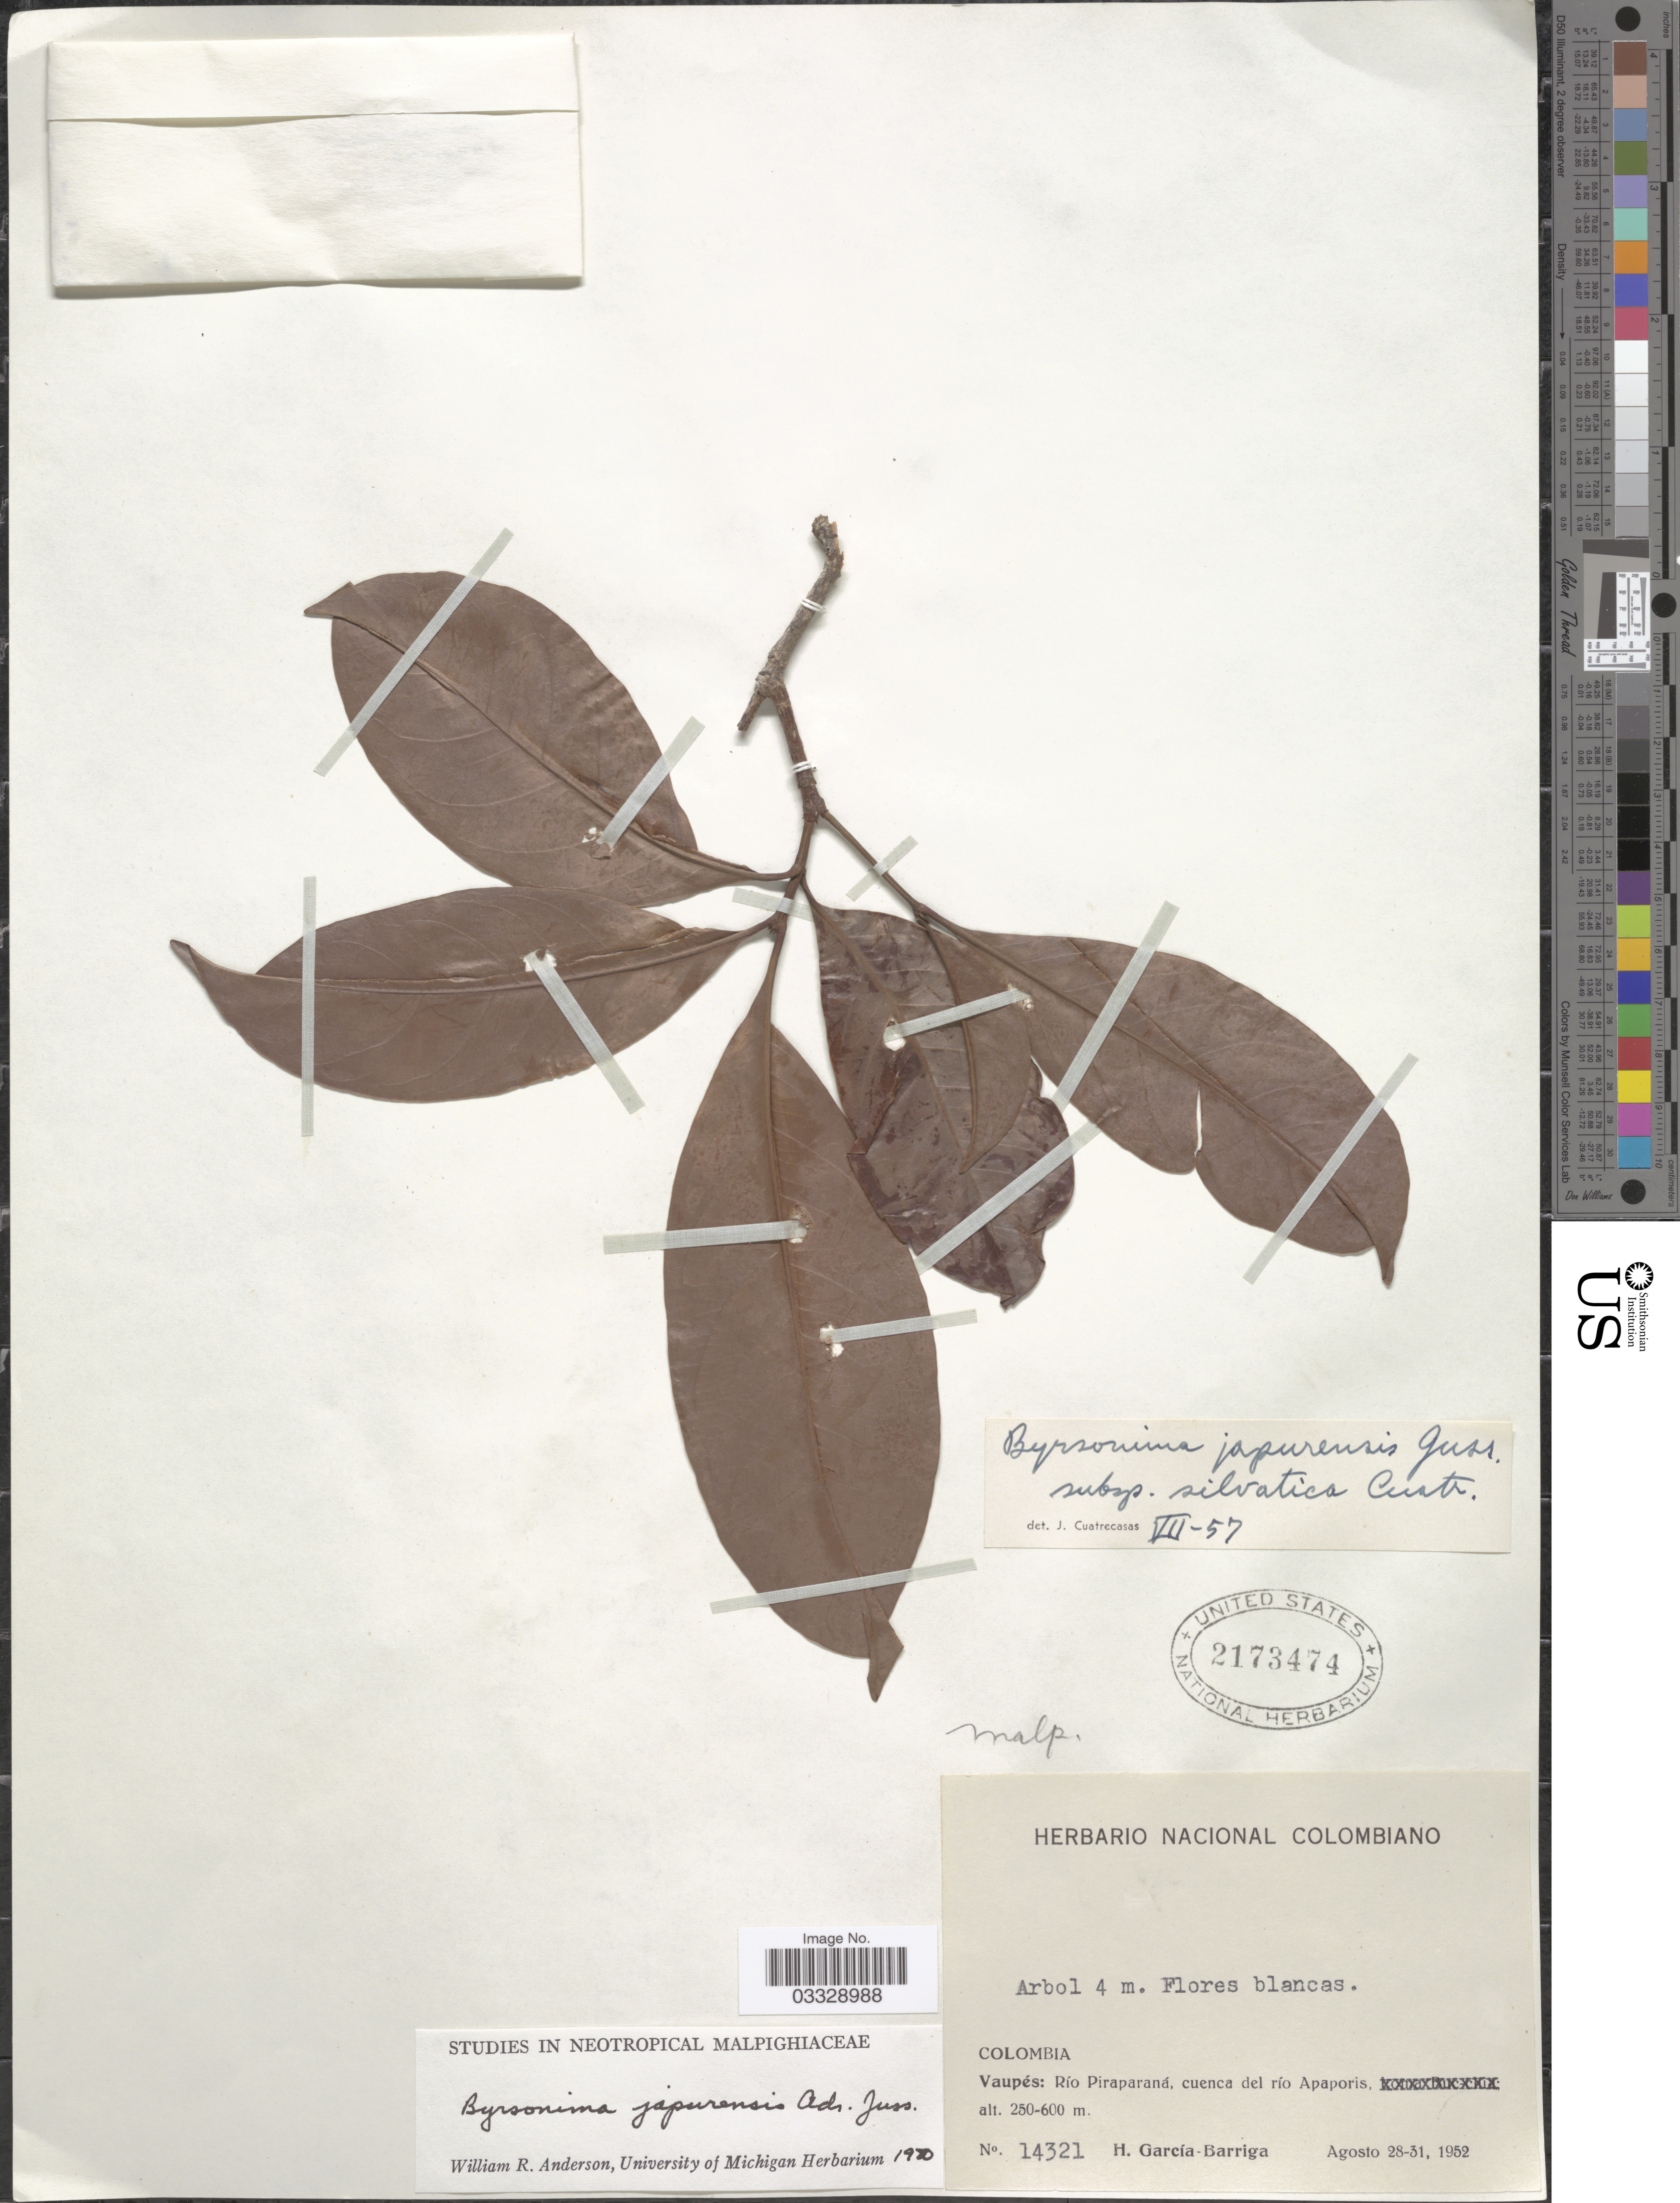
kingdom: Plantae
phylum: Tracheophyta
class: Magnoliopsida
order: Malpighiales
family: Malpighiaceae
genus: Byrsonima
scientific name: Byrsonima japurensis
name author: A. Juss.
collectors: H. García Barriga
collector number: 14321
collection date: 1952-08-28/1952-08-31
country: Colombia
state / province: Vaupés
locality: Vaupés: Río Piraparaná, cuenca del río Apaporis.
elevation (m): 250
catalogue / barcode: US 2173474